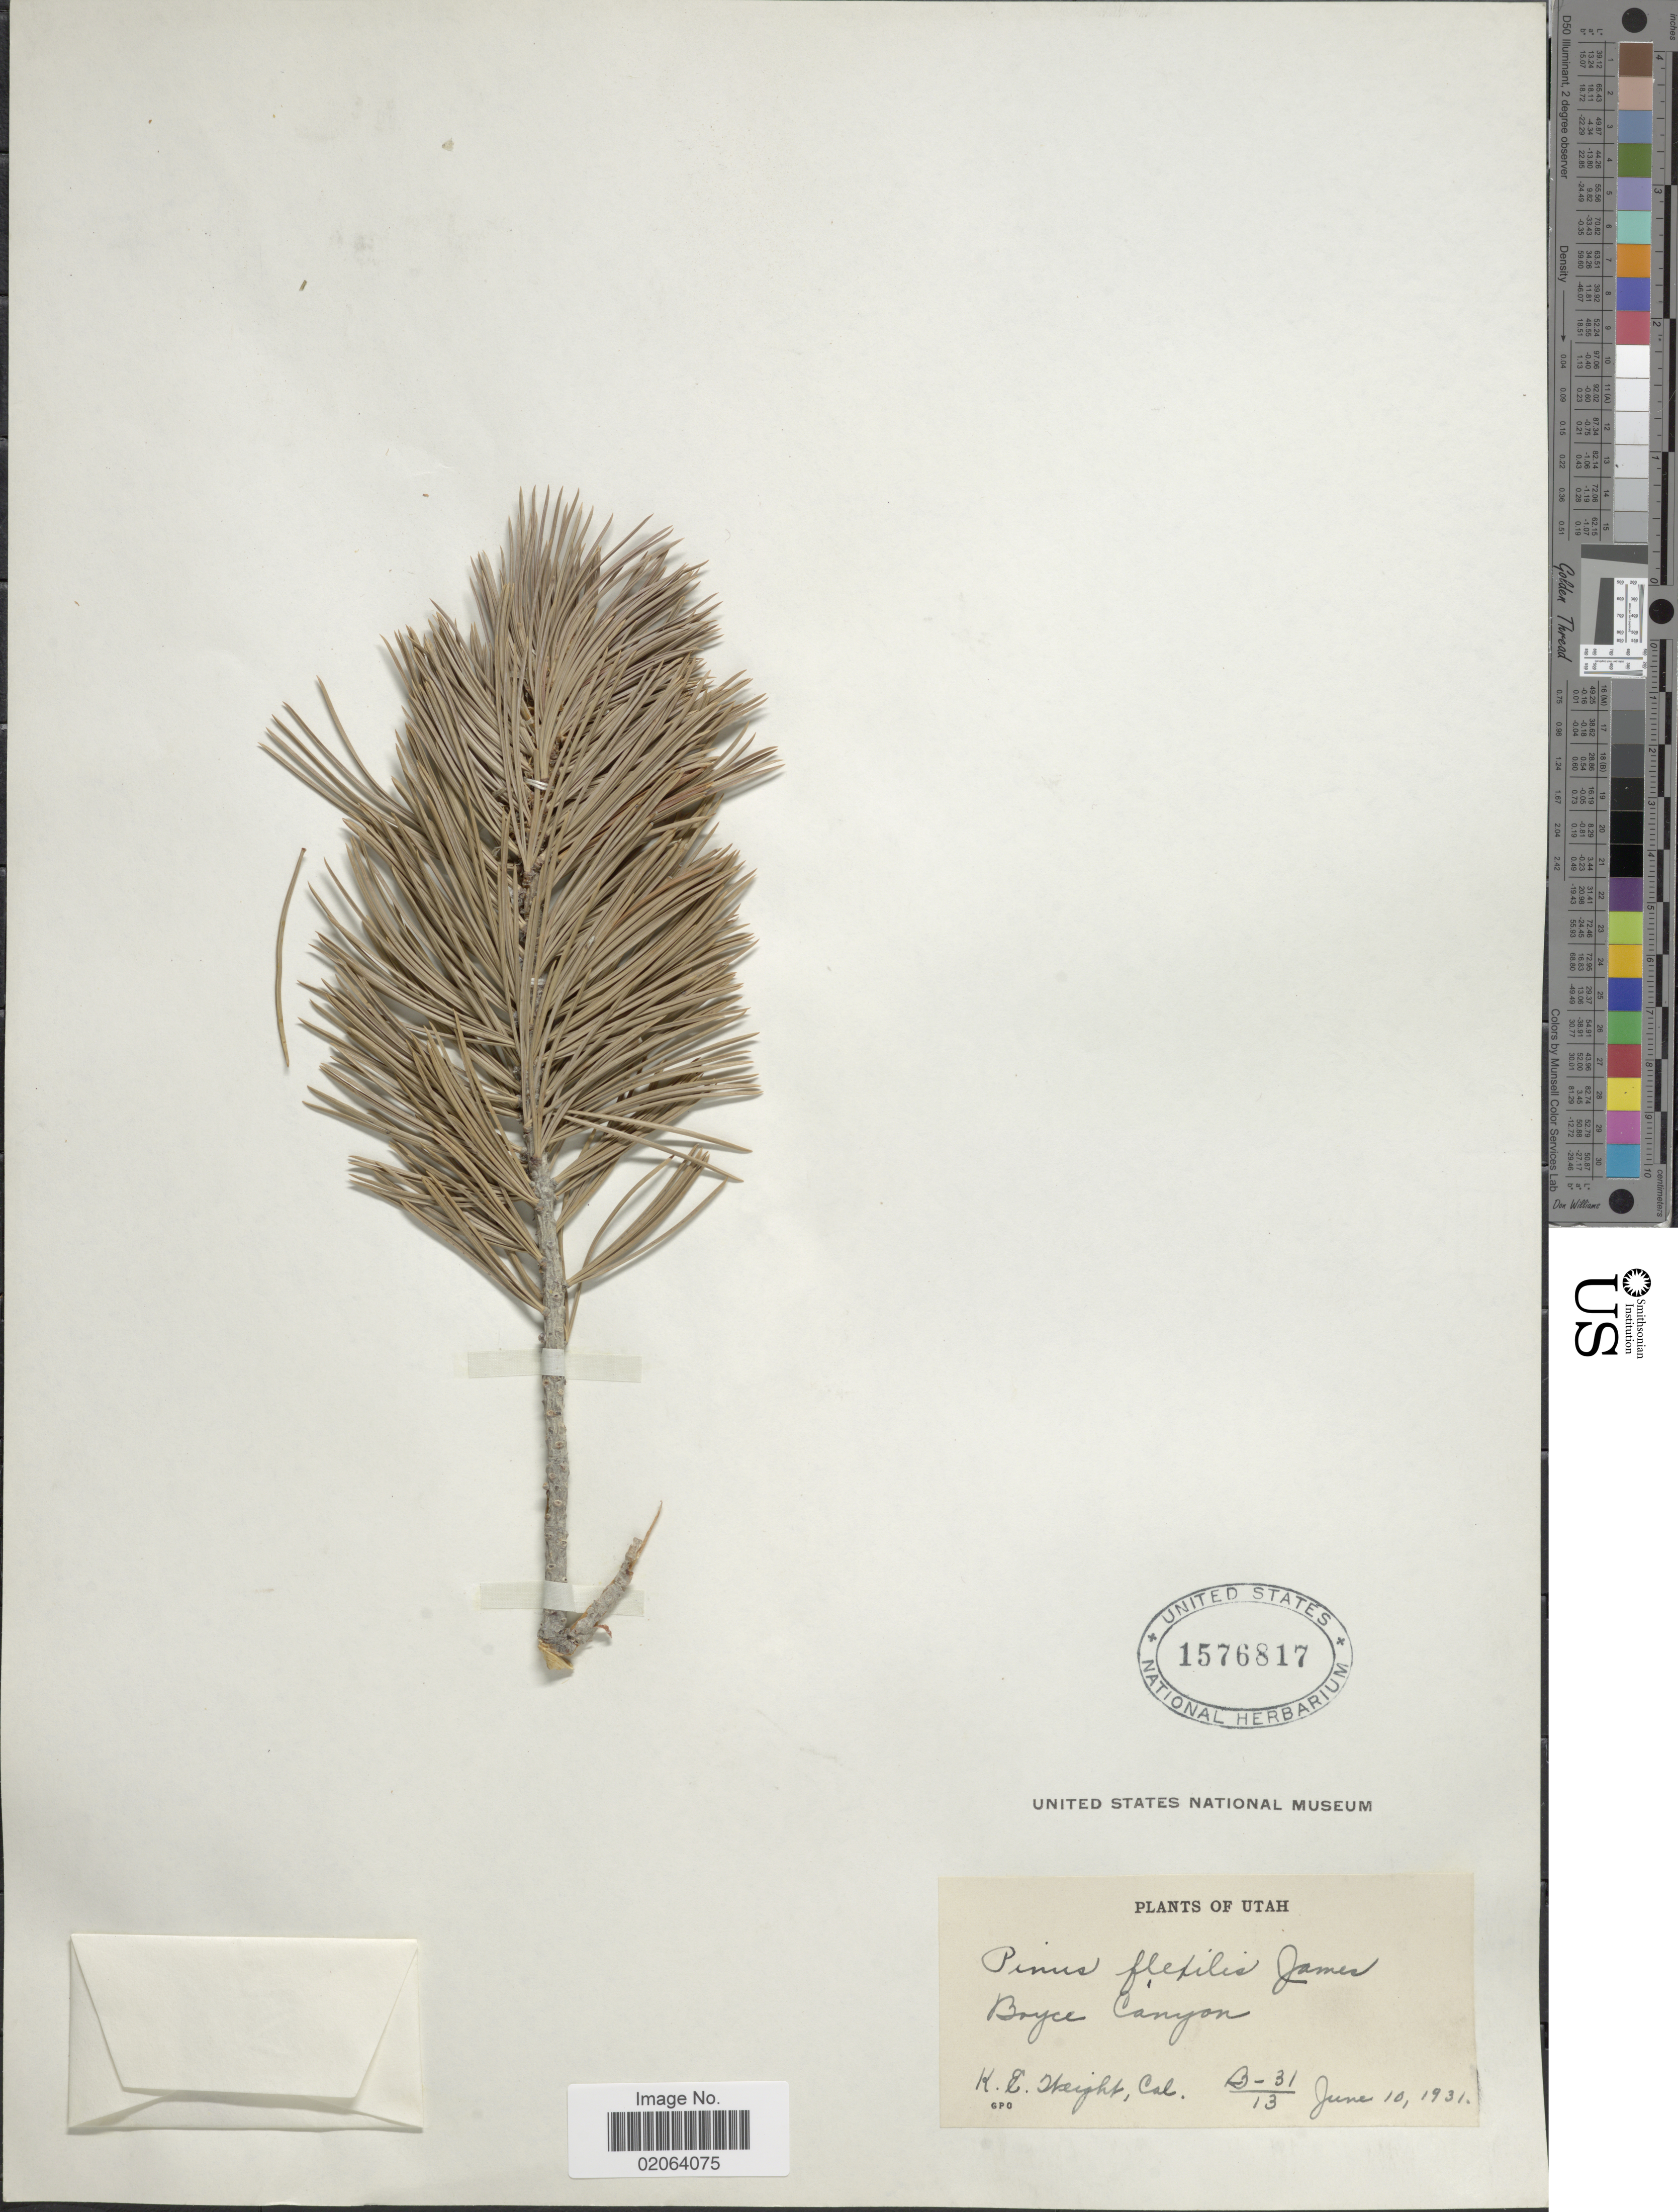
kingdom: Plantae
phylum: Tracheophyta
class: Pinopsida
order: Pinales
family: Pinaceae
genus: Pinus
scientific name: Pinus flexilis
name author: E. James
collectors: K. Weight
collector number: B-31/13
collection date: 1931-06-10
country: United States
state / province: Utah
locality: Bryce Canyon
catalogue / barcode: US 1576817